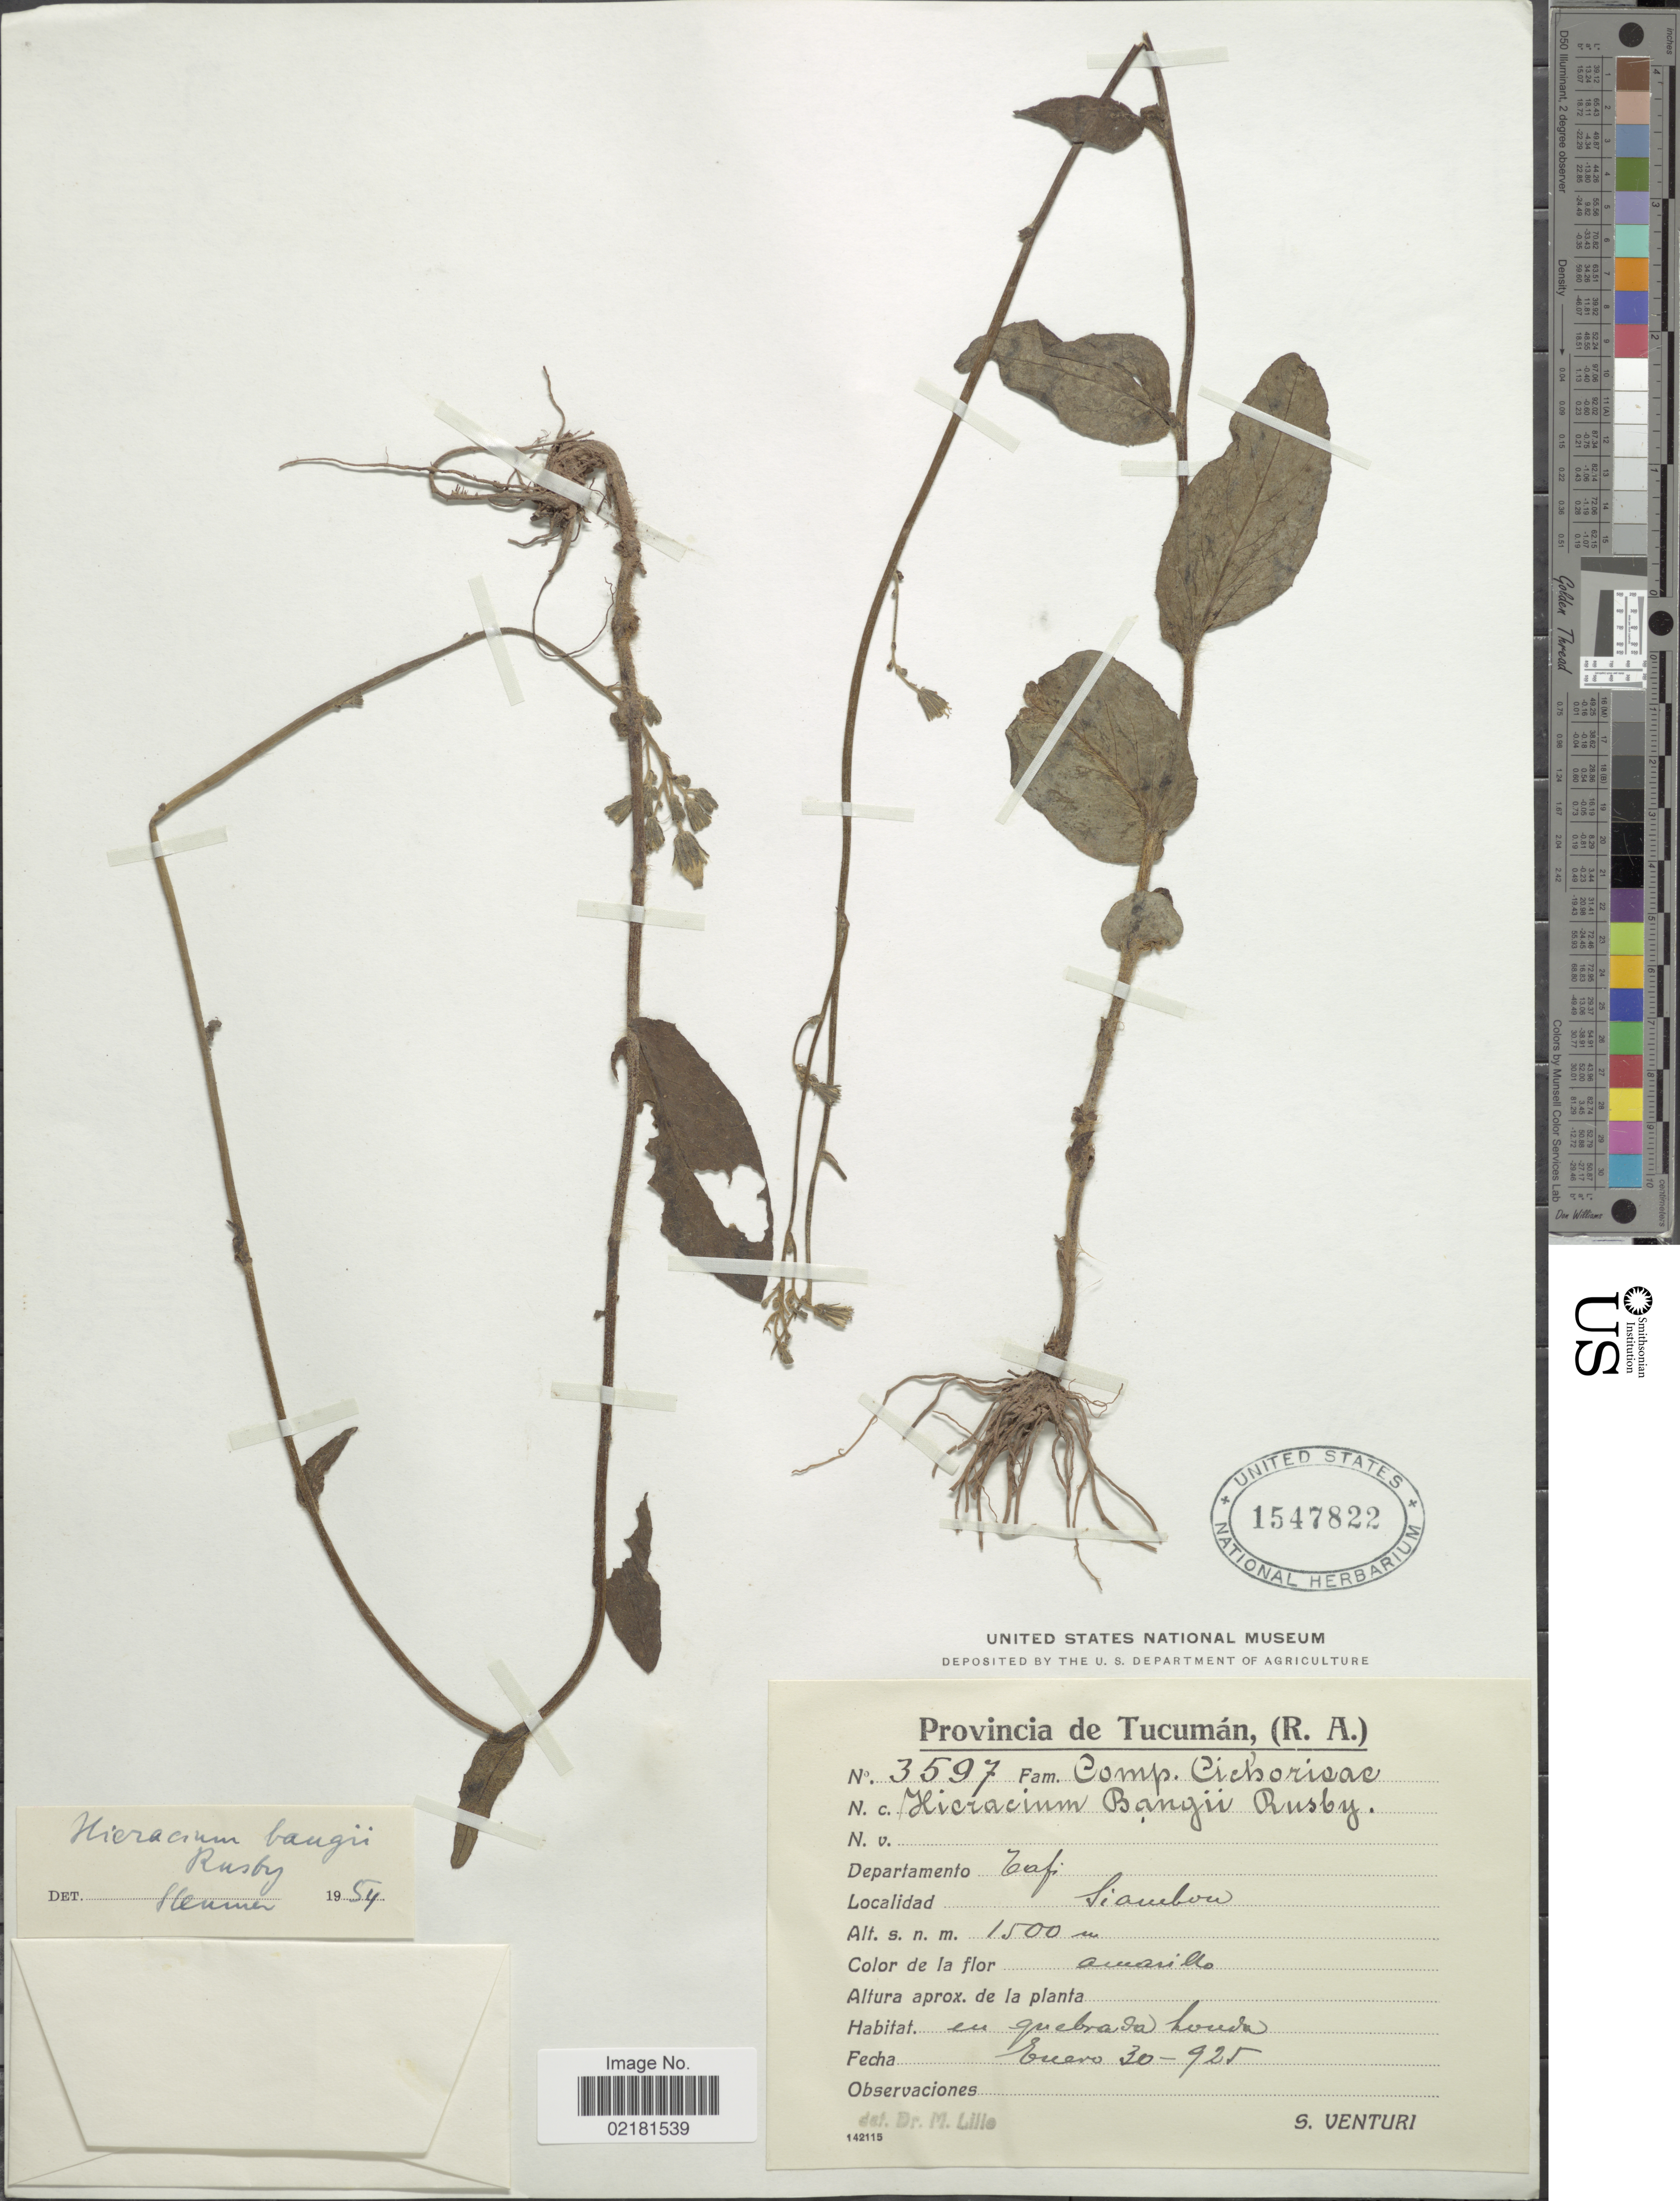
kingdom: Plantae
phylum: Tracheophyta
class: Magnoliopsida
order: Asterales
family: Asteraceae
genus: Hieracium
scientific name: Hieracium leptocephalum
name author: Benth.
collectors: S. Venturi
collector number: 3597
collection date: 1925-01-30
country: Argentina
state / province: Tucumán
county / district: Tfi Viejo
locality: Siambón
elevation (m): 1500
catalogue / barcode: US 1547822